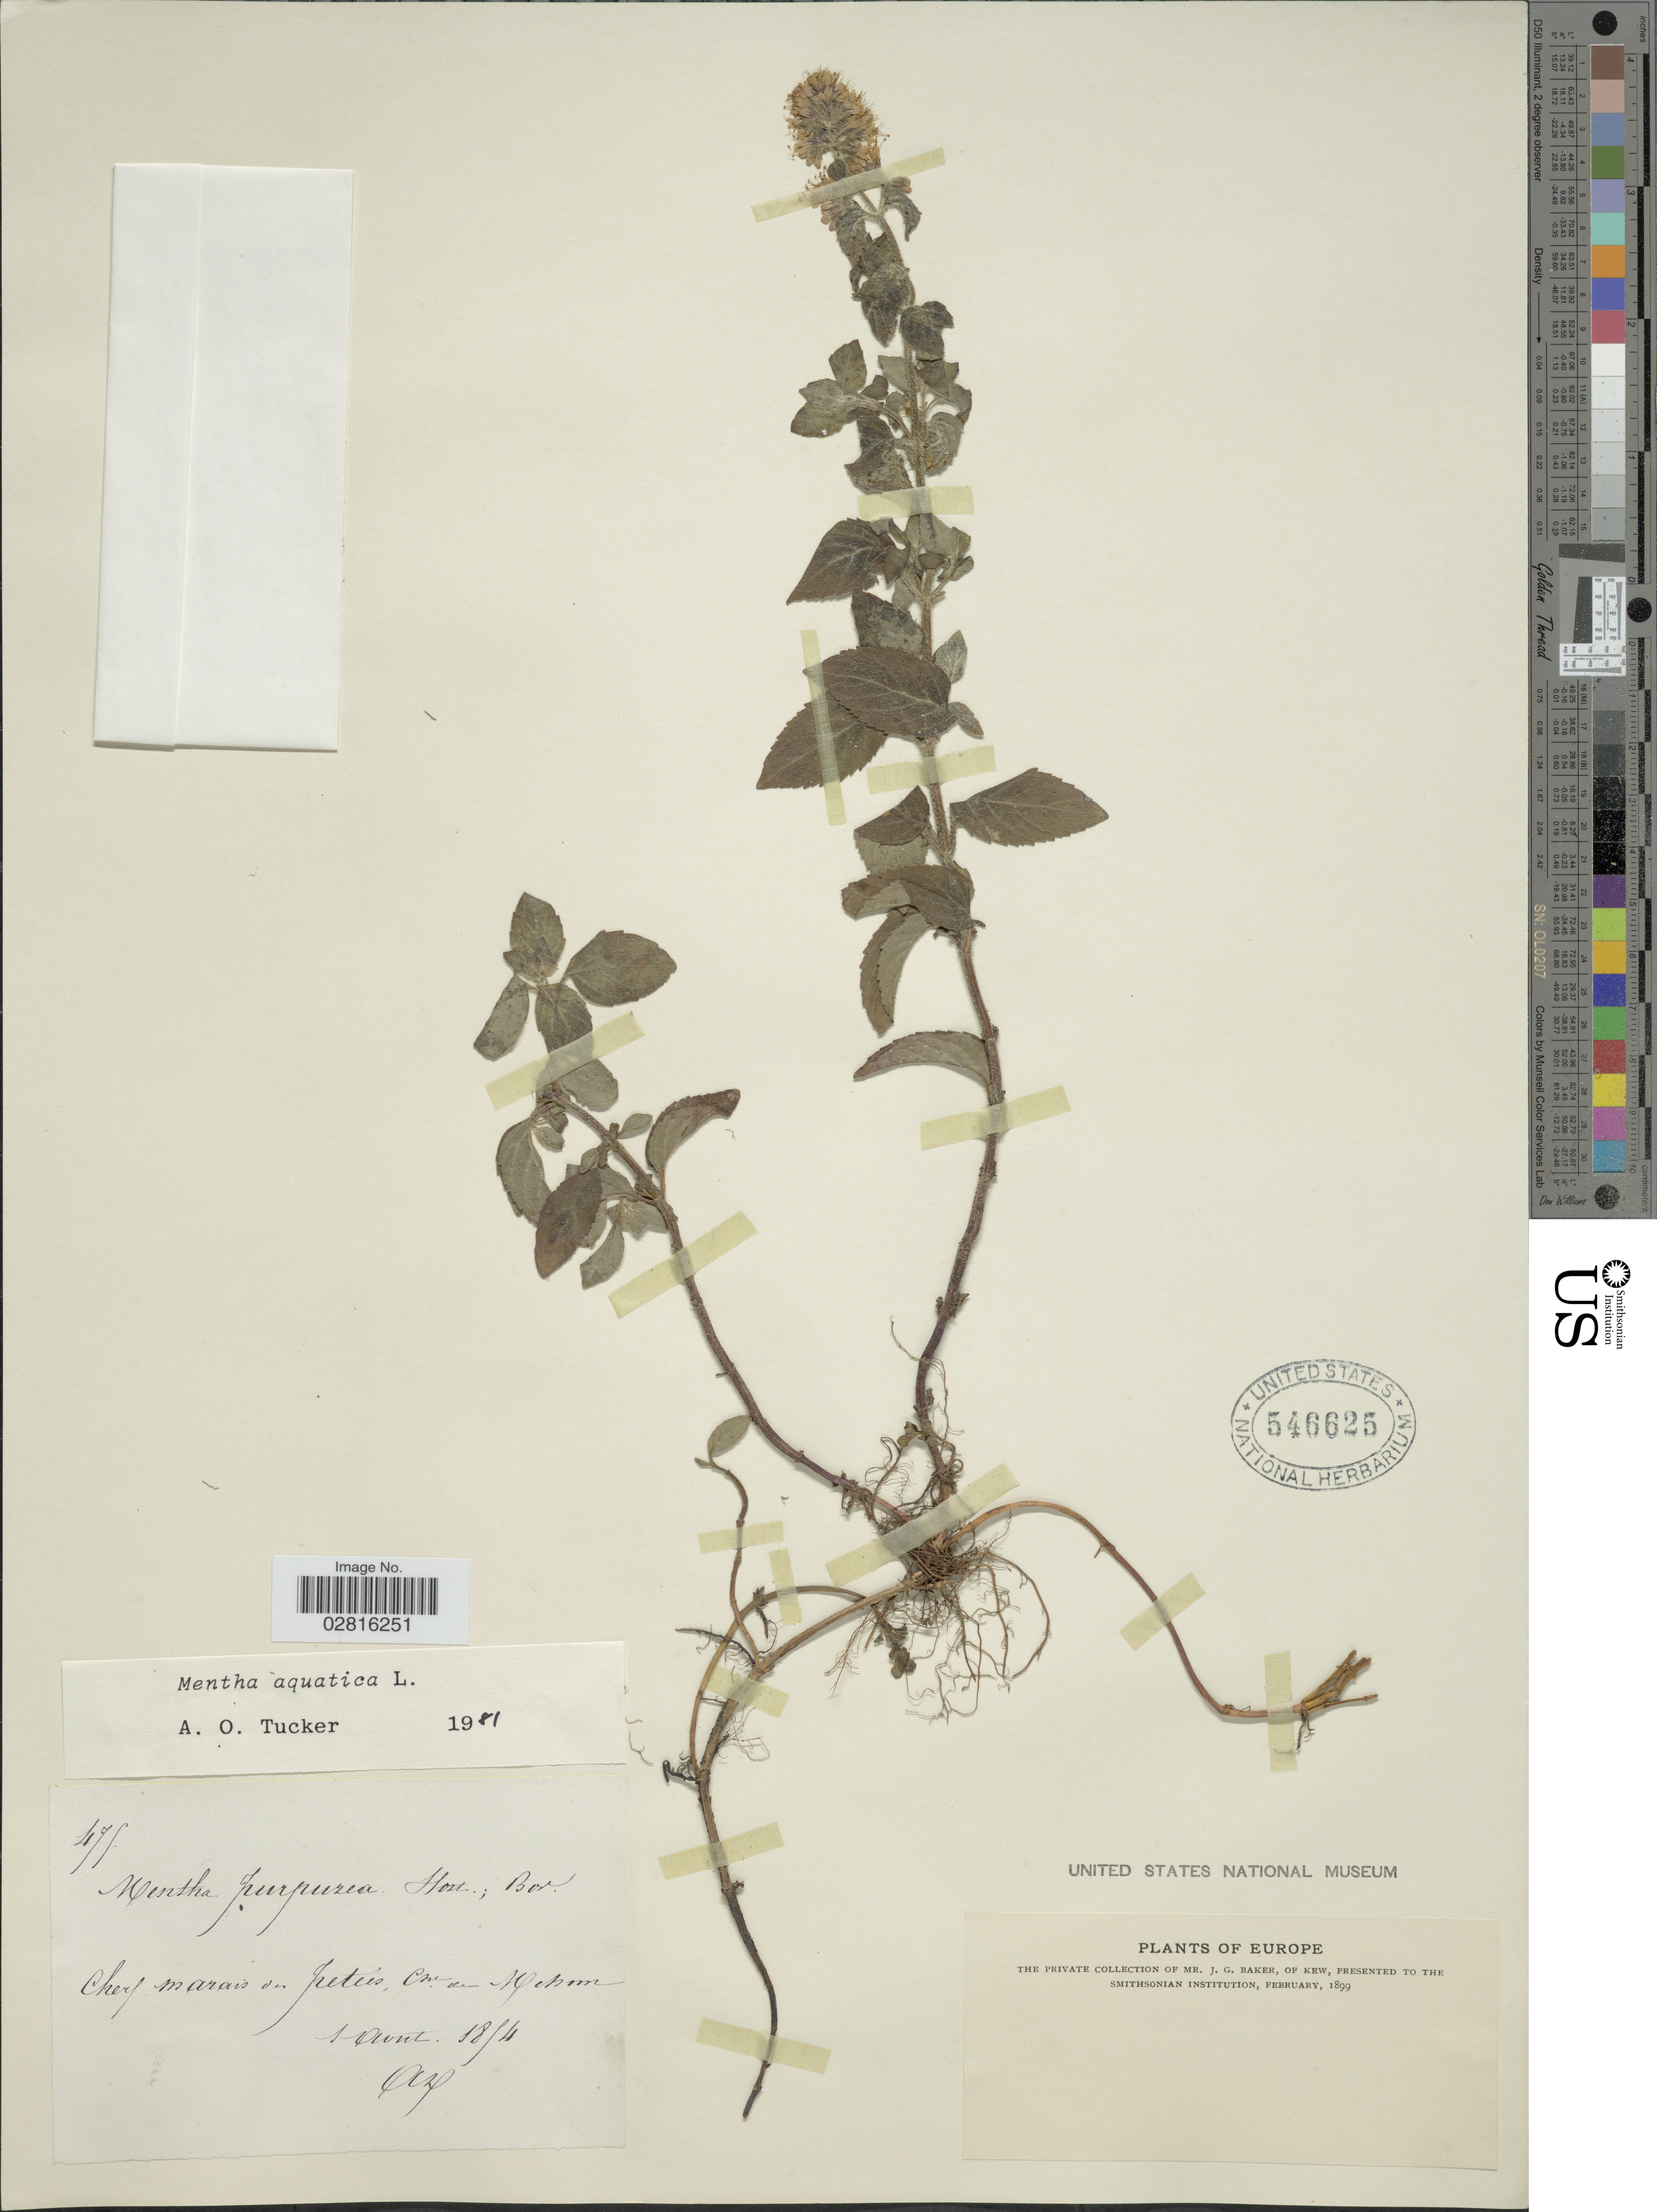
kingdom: Plantae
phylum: Tracheophyta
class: Magnoliopsida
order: Lamiales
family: Lamiaceae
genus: Mentha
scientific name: Mentha aquatica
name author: L.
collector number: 475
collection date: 1854-08-01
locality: Europe. Cherf marais du Juties, Cne de Mfehm [interpreted]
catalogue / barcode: US 546625